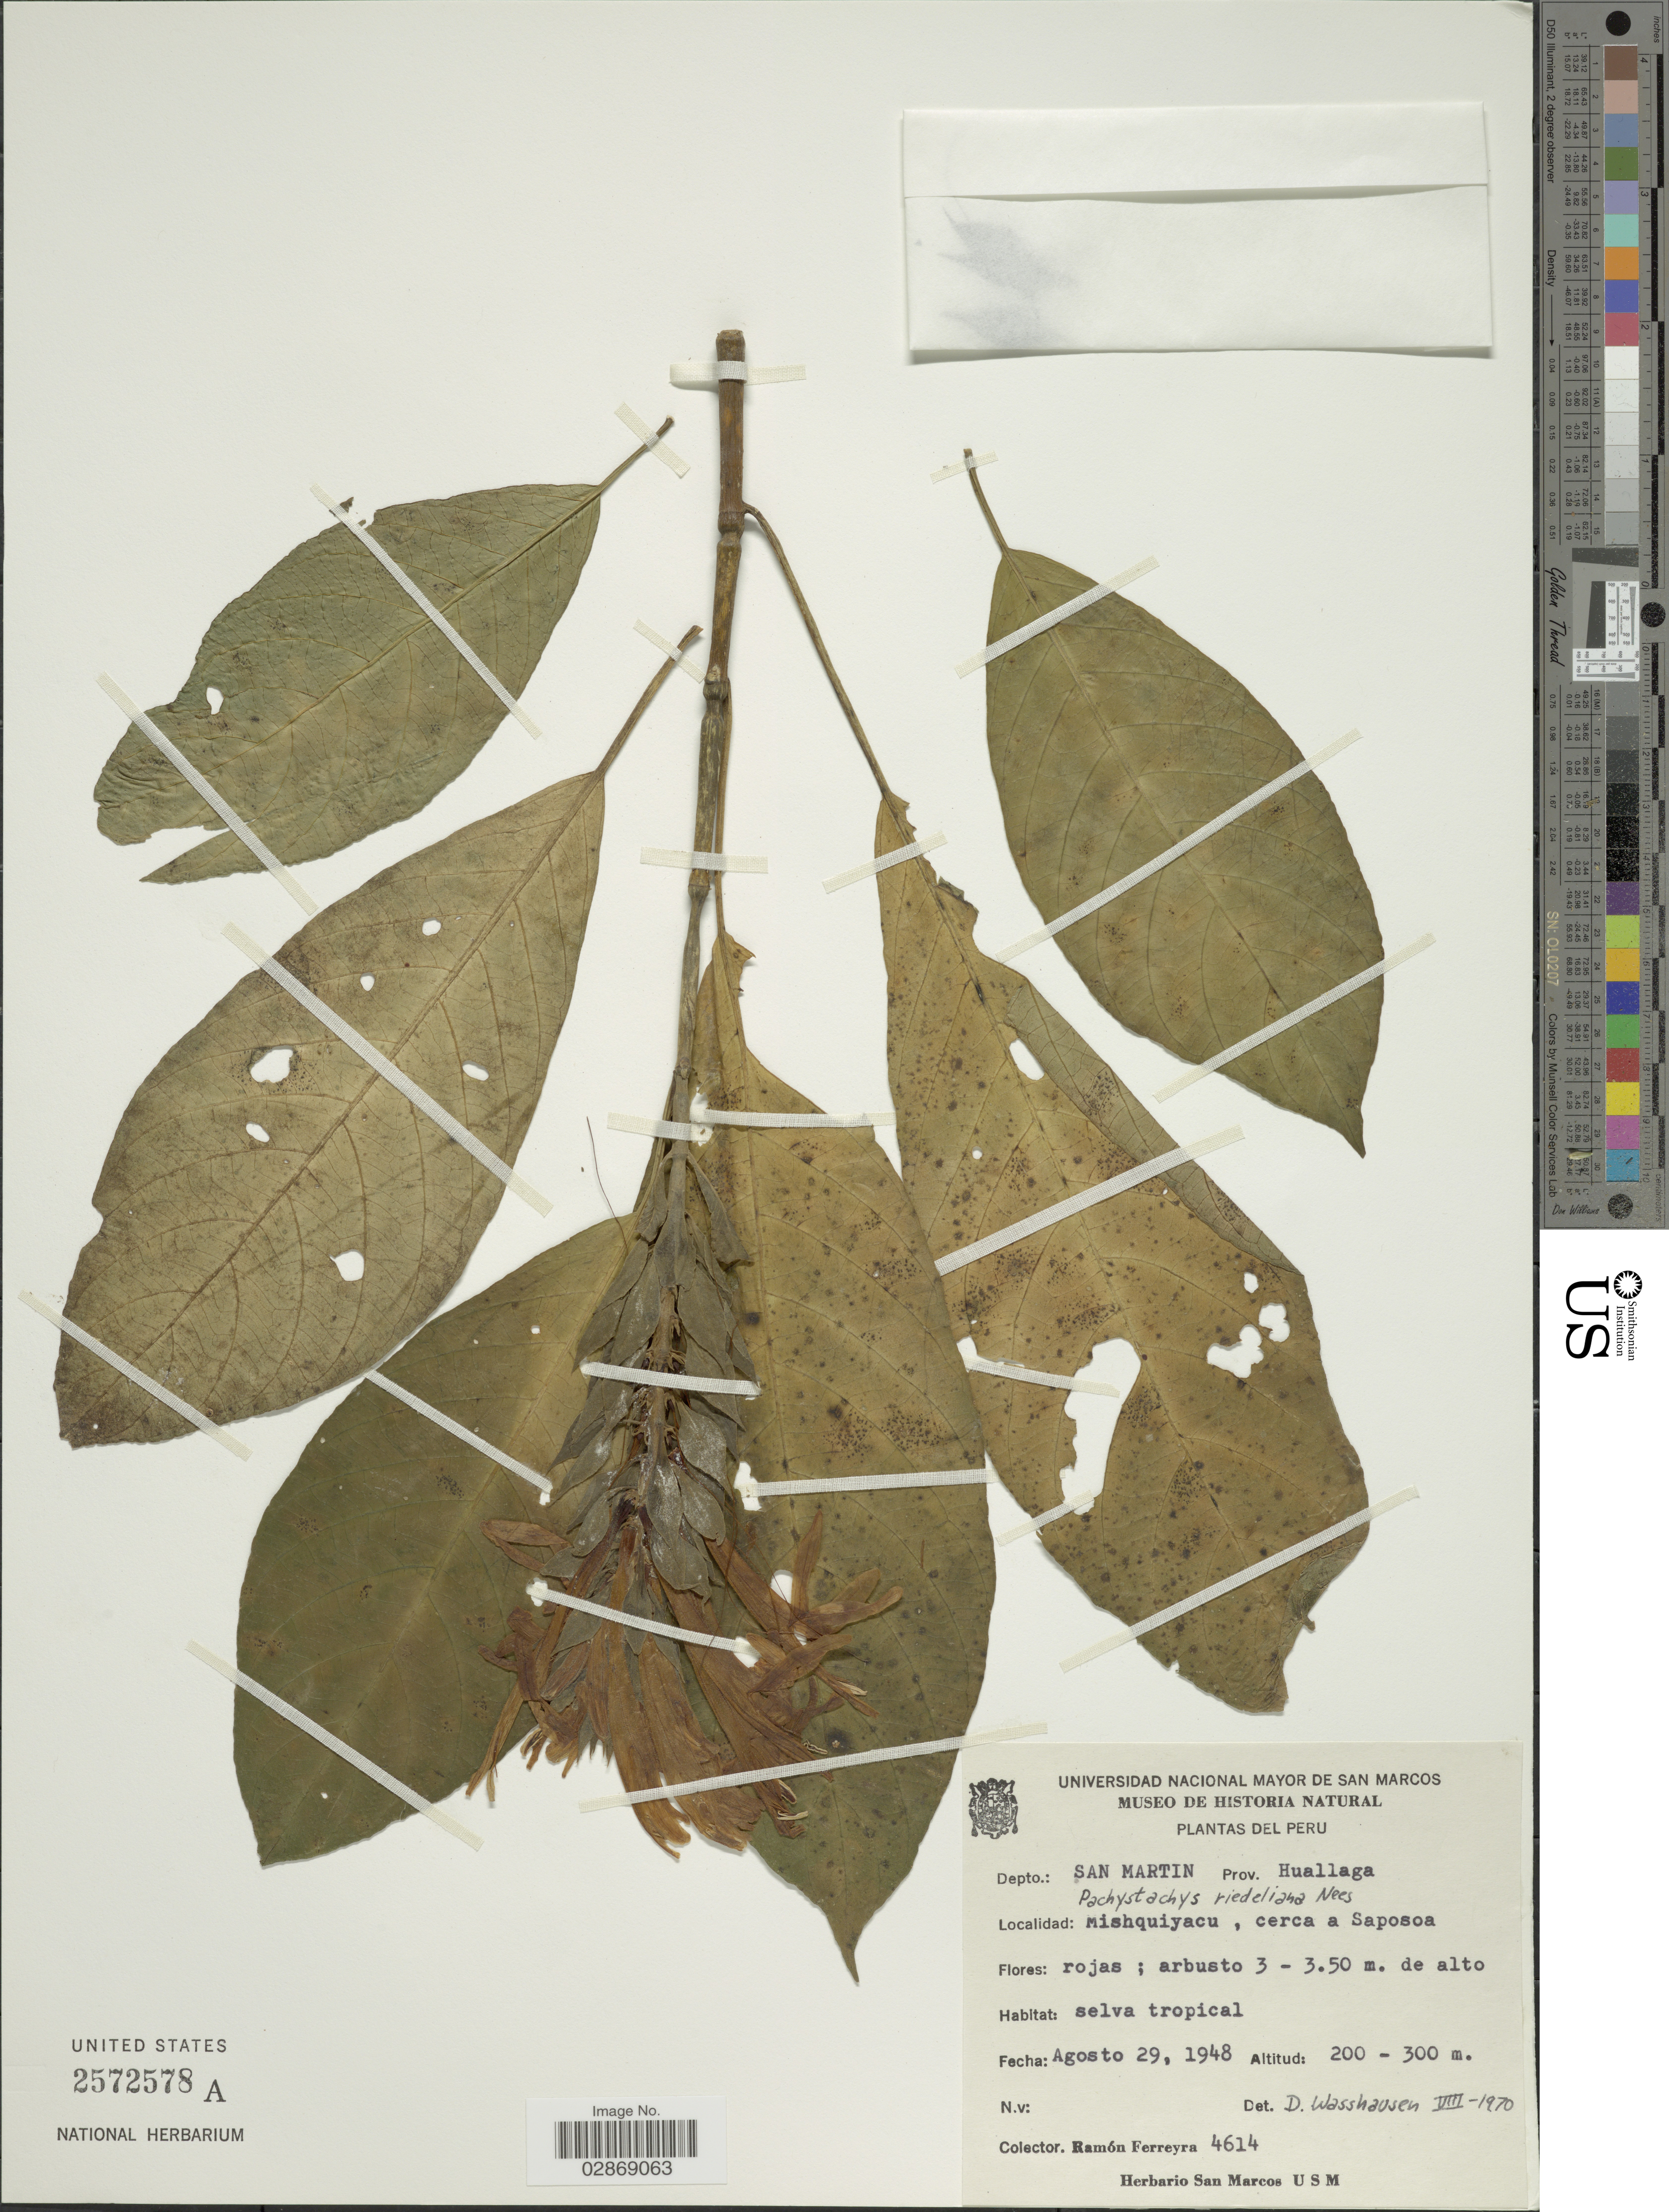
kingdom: Plantae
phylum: Tracheophyta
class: Magnoliopsida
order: Lamiales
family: Acanthaceae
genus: Pachystachys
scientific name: Pachystachys spicata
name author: (Ruiz & Pav.) Wassh.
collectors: R. A. Ferreyra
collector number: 4614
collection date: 1948-08-29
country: Peru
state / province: San Martín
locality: Depto.: San Martin, Prov. Huallaga. Mishquiyacu, cerca a Saposoa.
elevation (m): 200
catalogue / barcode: US 2572578A